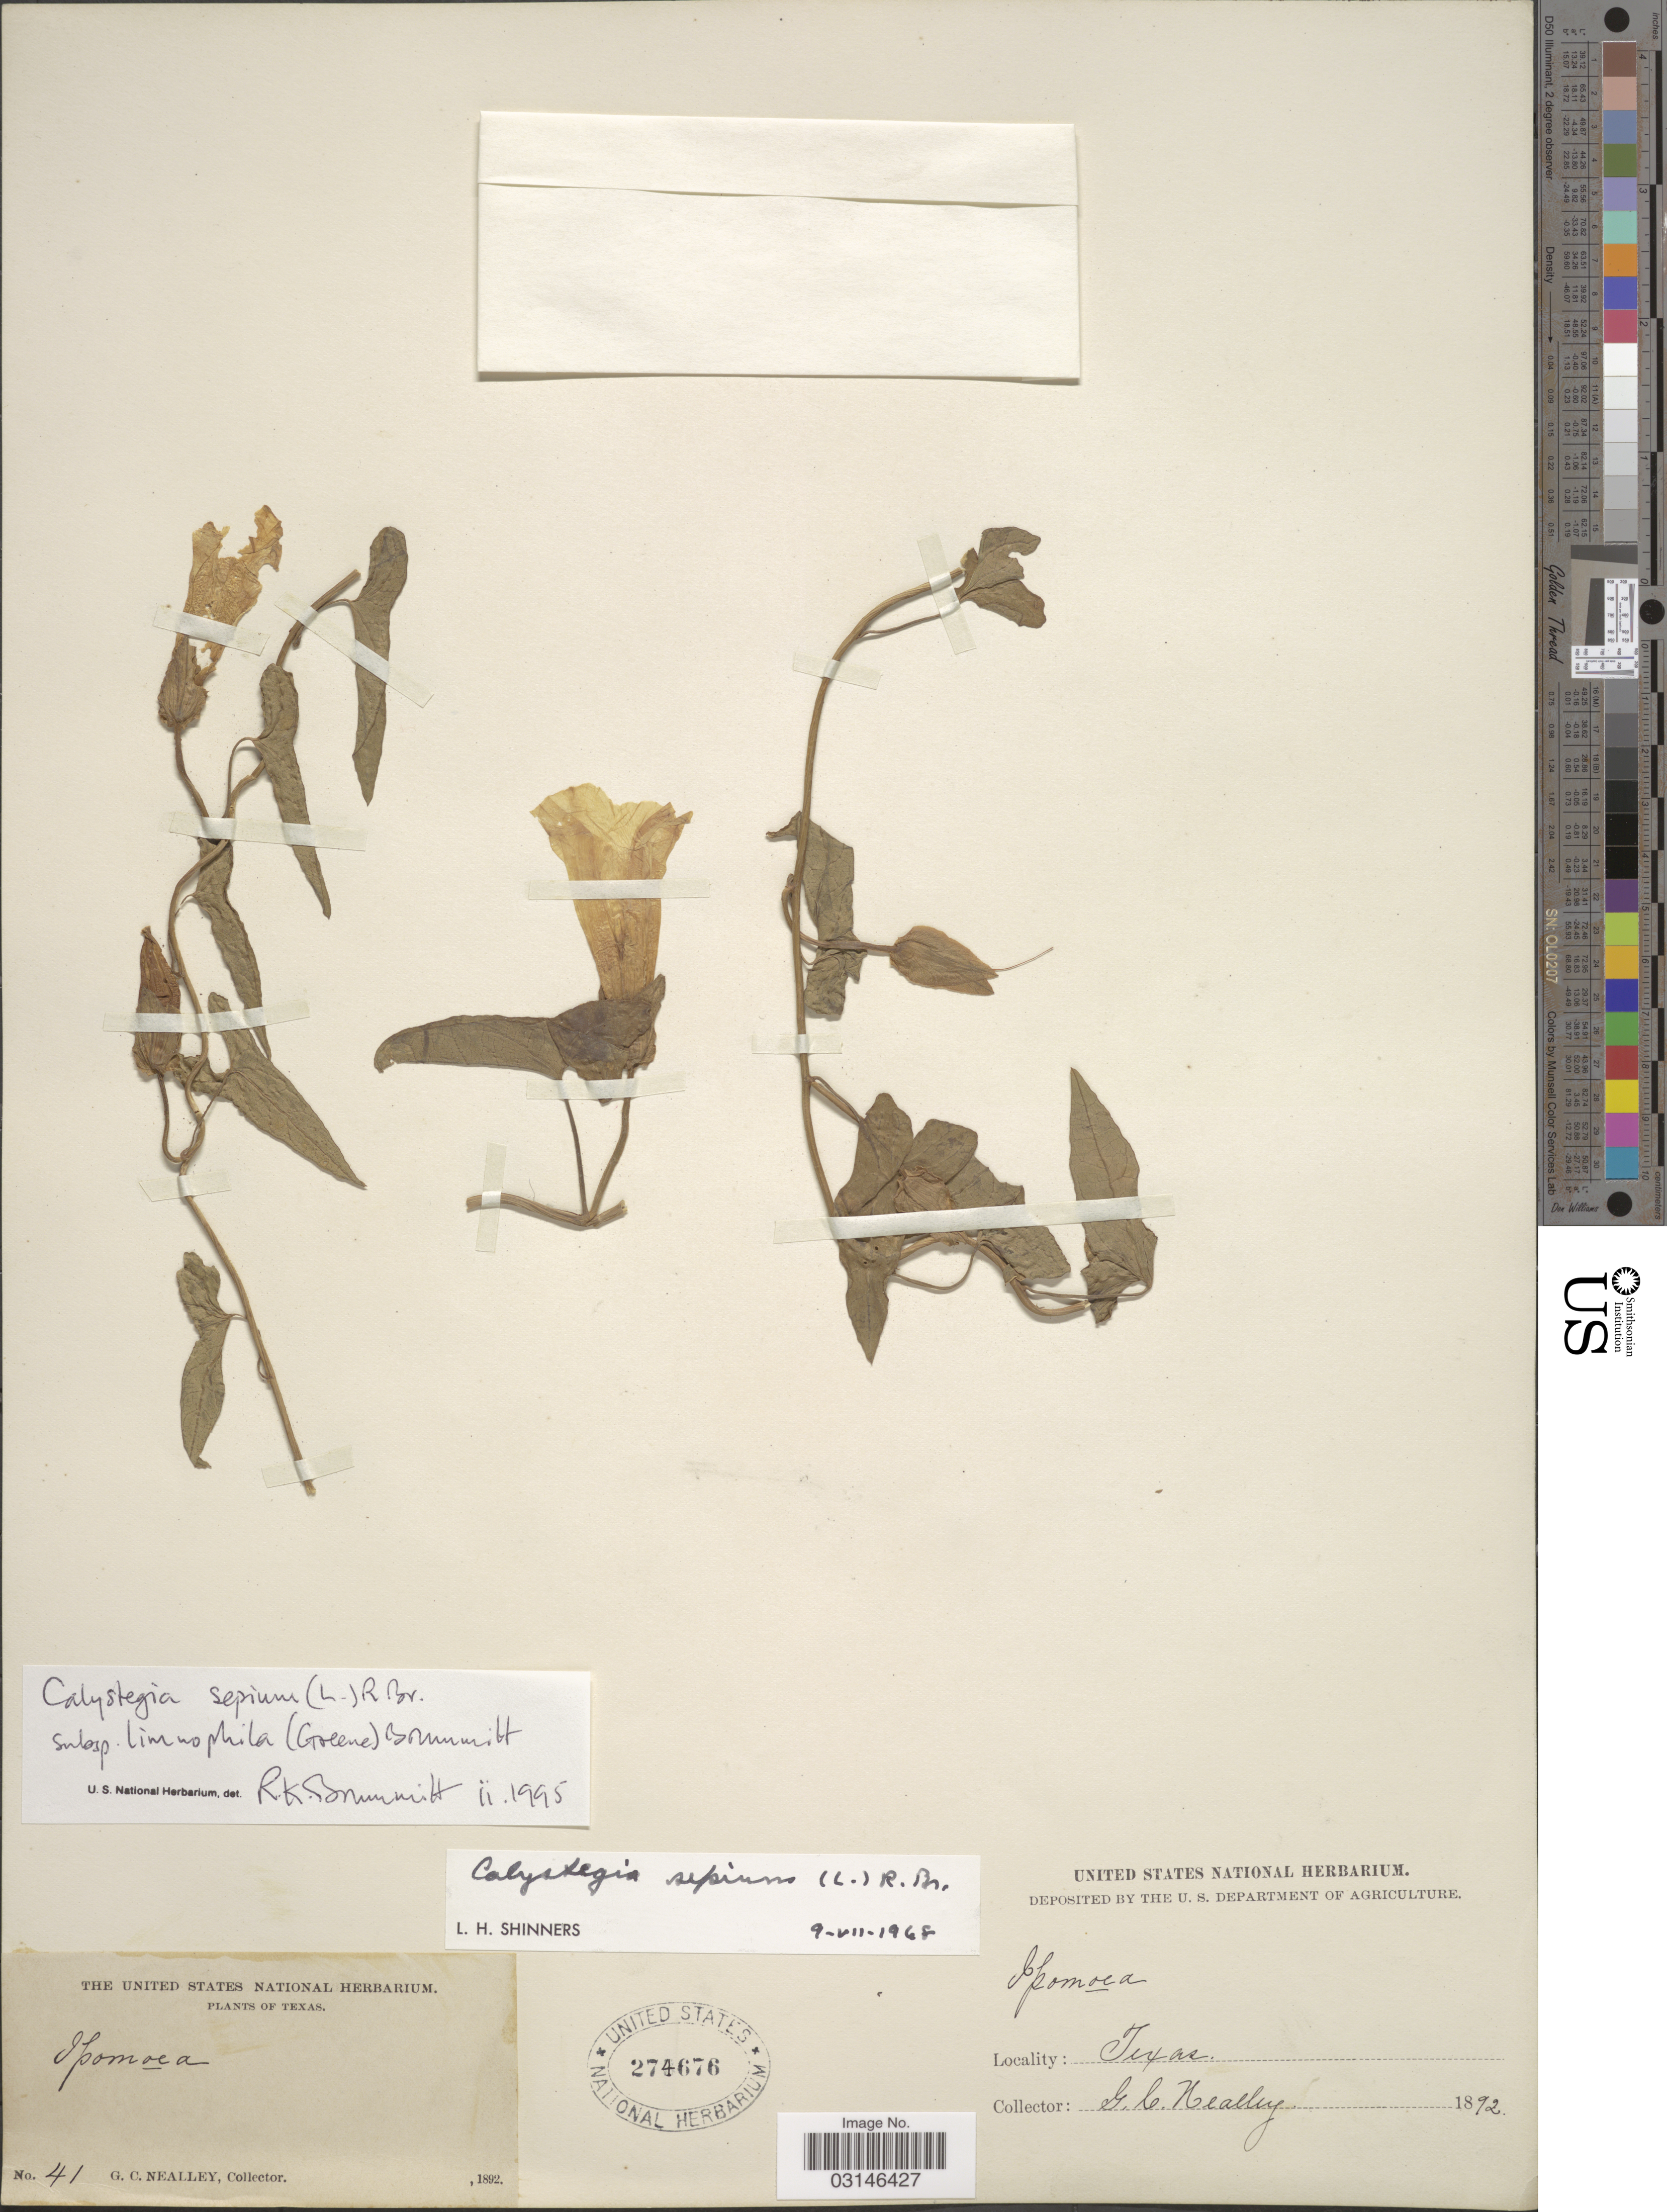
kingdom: Plantae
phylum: Tracheophyta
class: Magnoliopsida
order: Solanales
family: Convolvulaceae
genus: Calystegia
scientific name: Calystegia sepium subsp. limnophila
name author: (Greene) Brummitt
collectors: G. C. Nealley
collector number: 41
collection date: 1892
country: United States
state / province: Texas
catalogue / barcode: US 274676